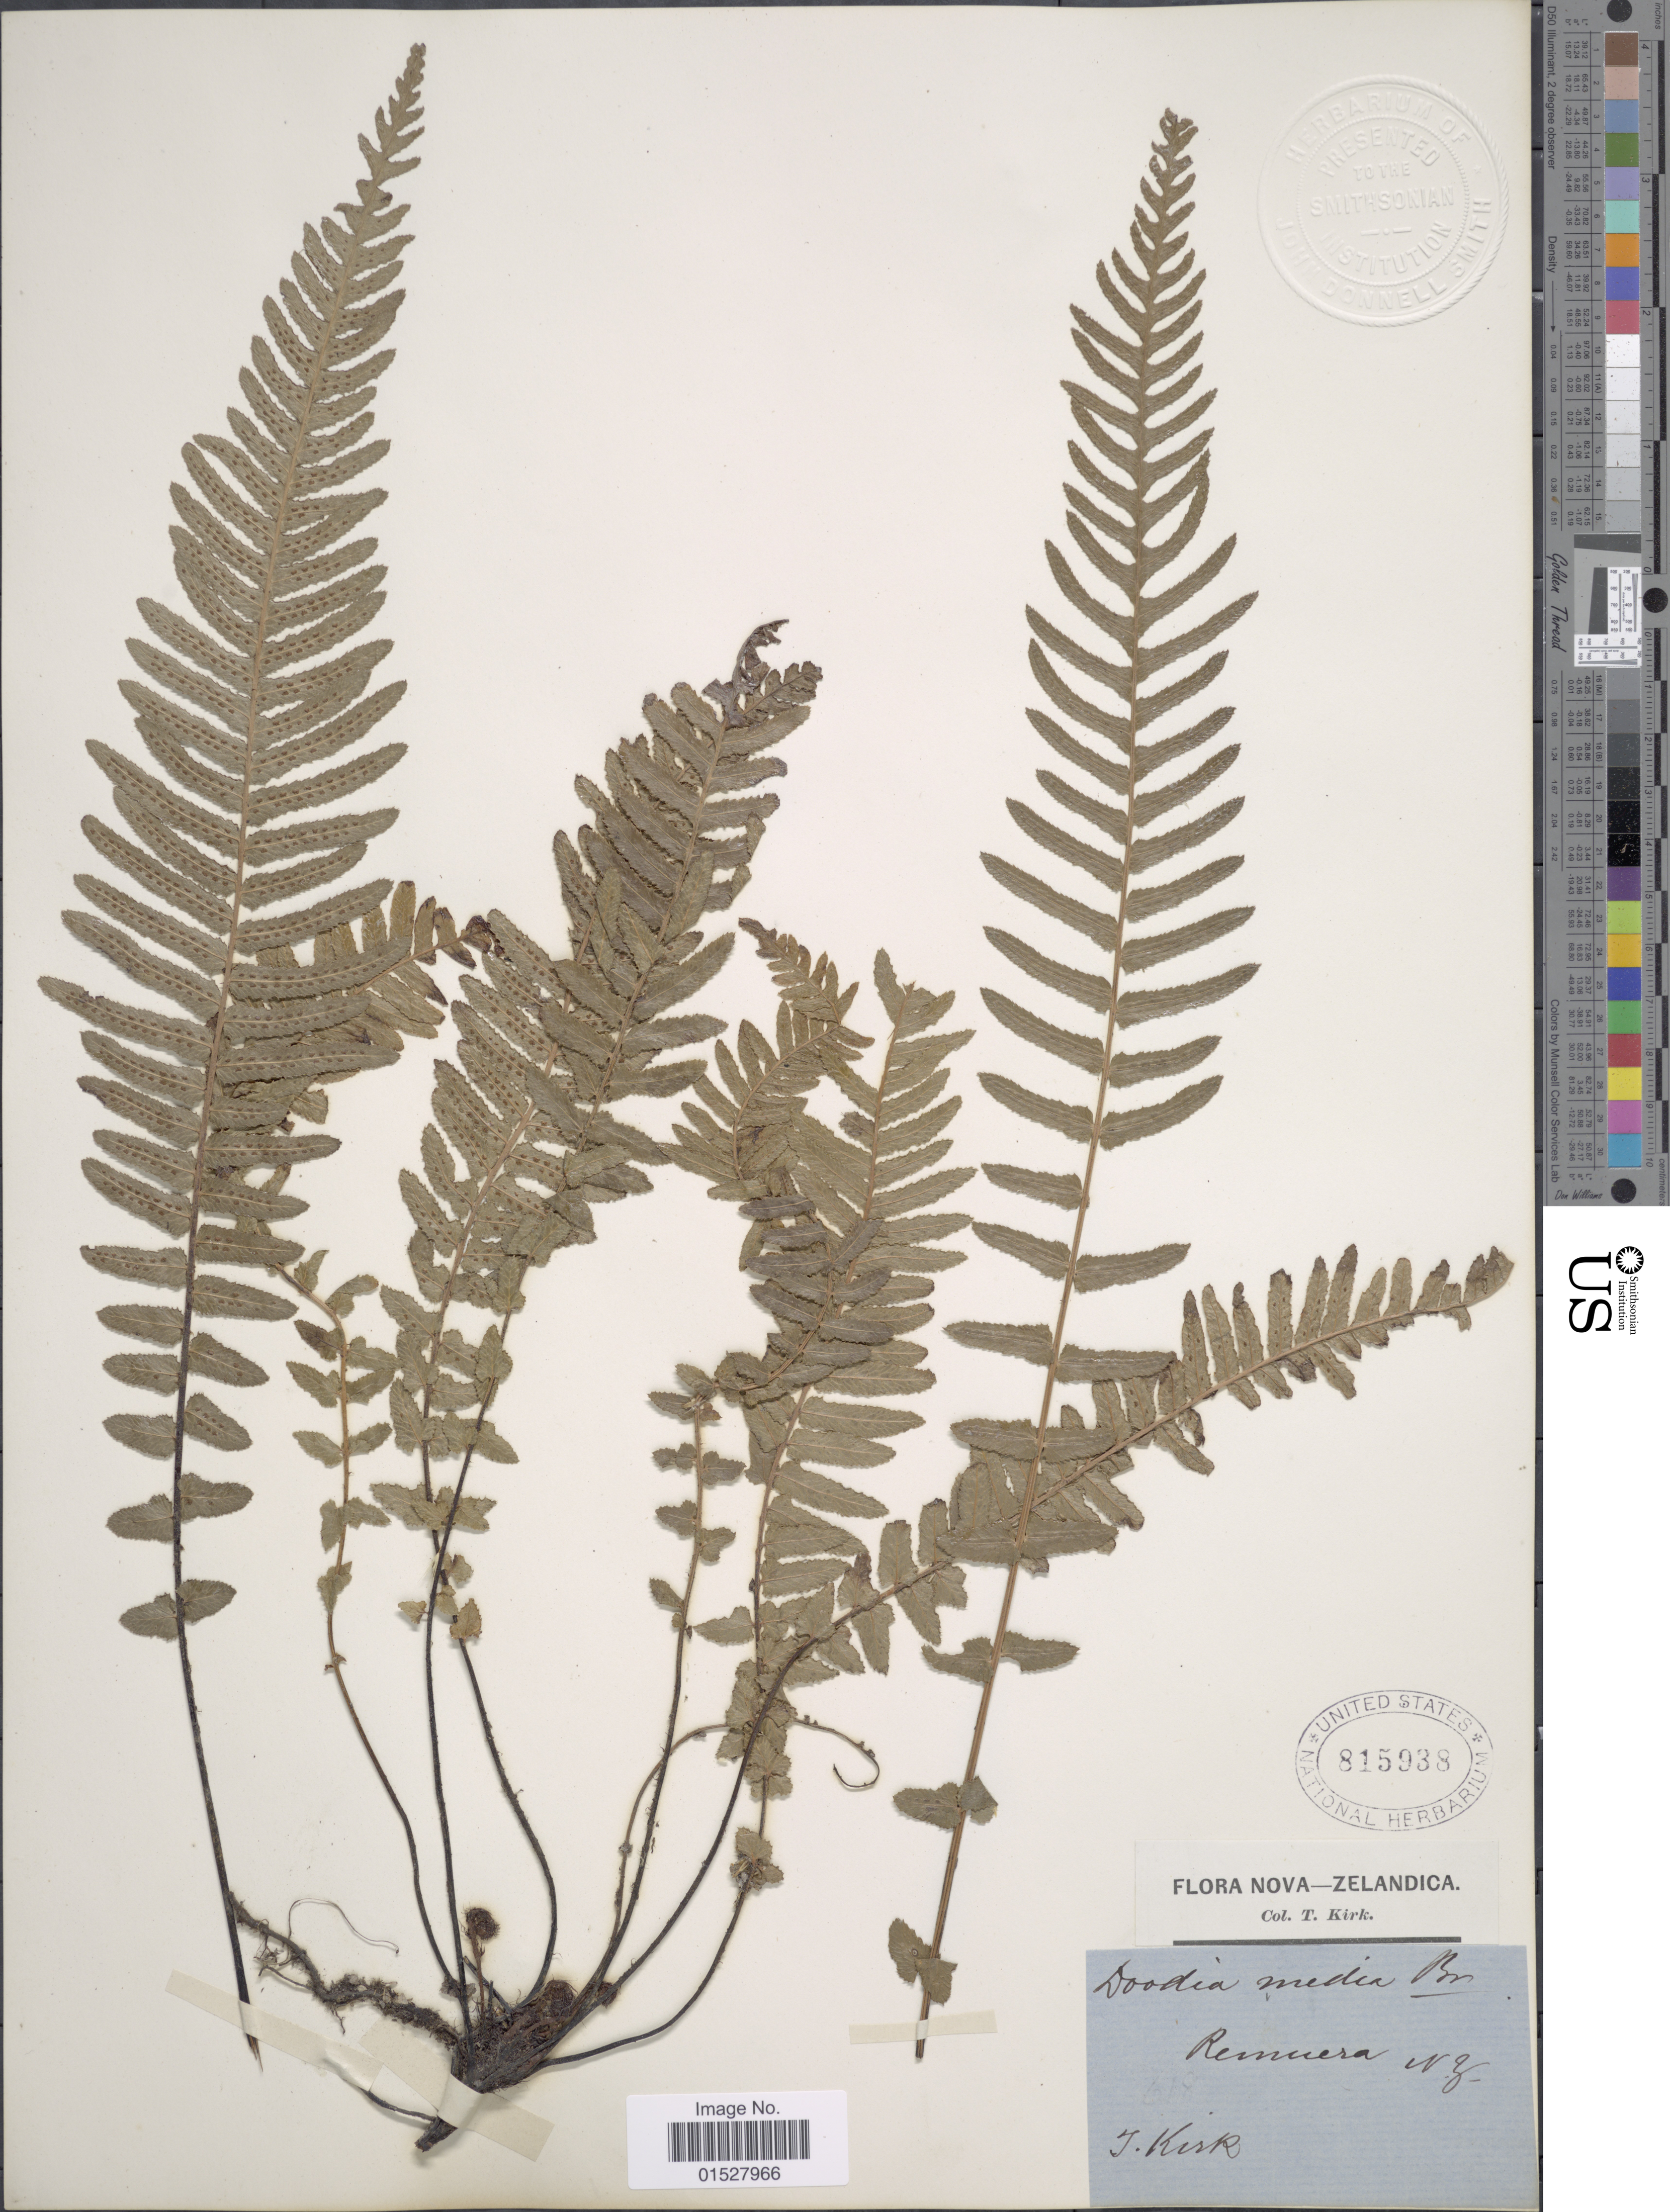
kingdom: Plantae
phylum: Tracheophyta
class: Polypodiopsida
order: Polypodiales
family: Blechnaceae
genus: Blechnum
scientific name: Blechnum medium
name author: (R. Br.) Christenh.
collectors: T. Kirk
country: New Zealand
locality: Remuera.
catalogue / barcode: US 815938